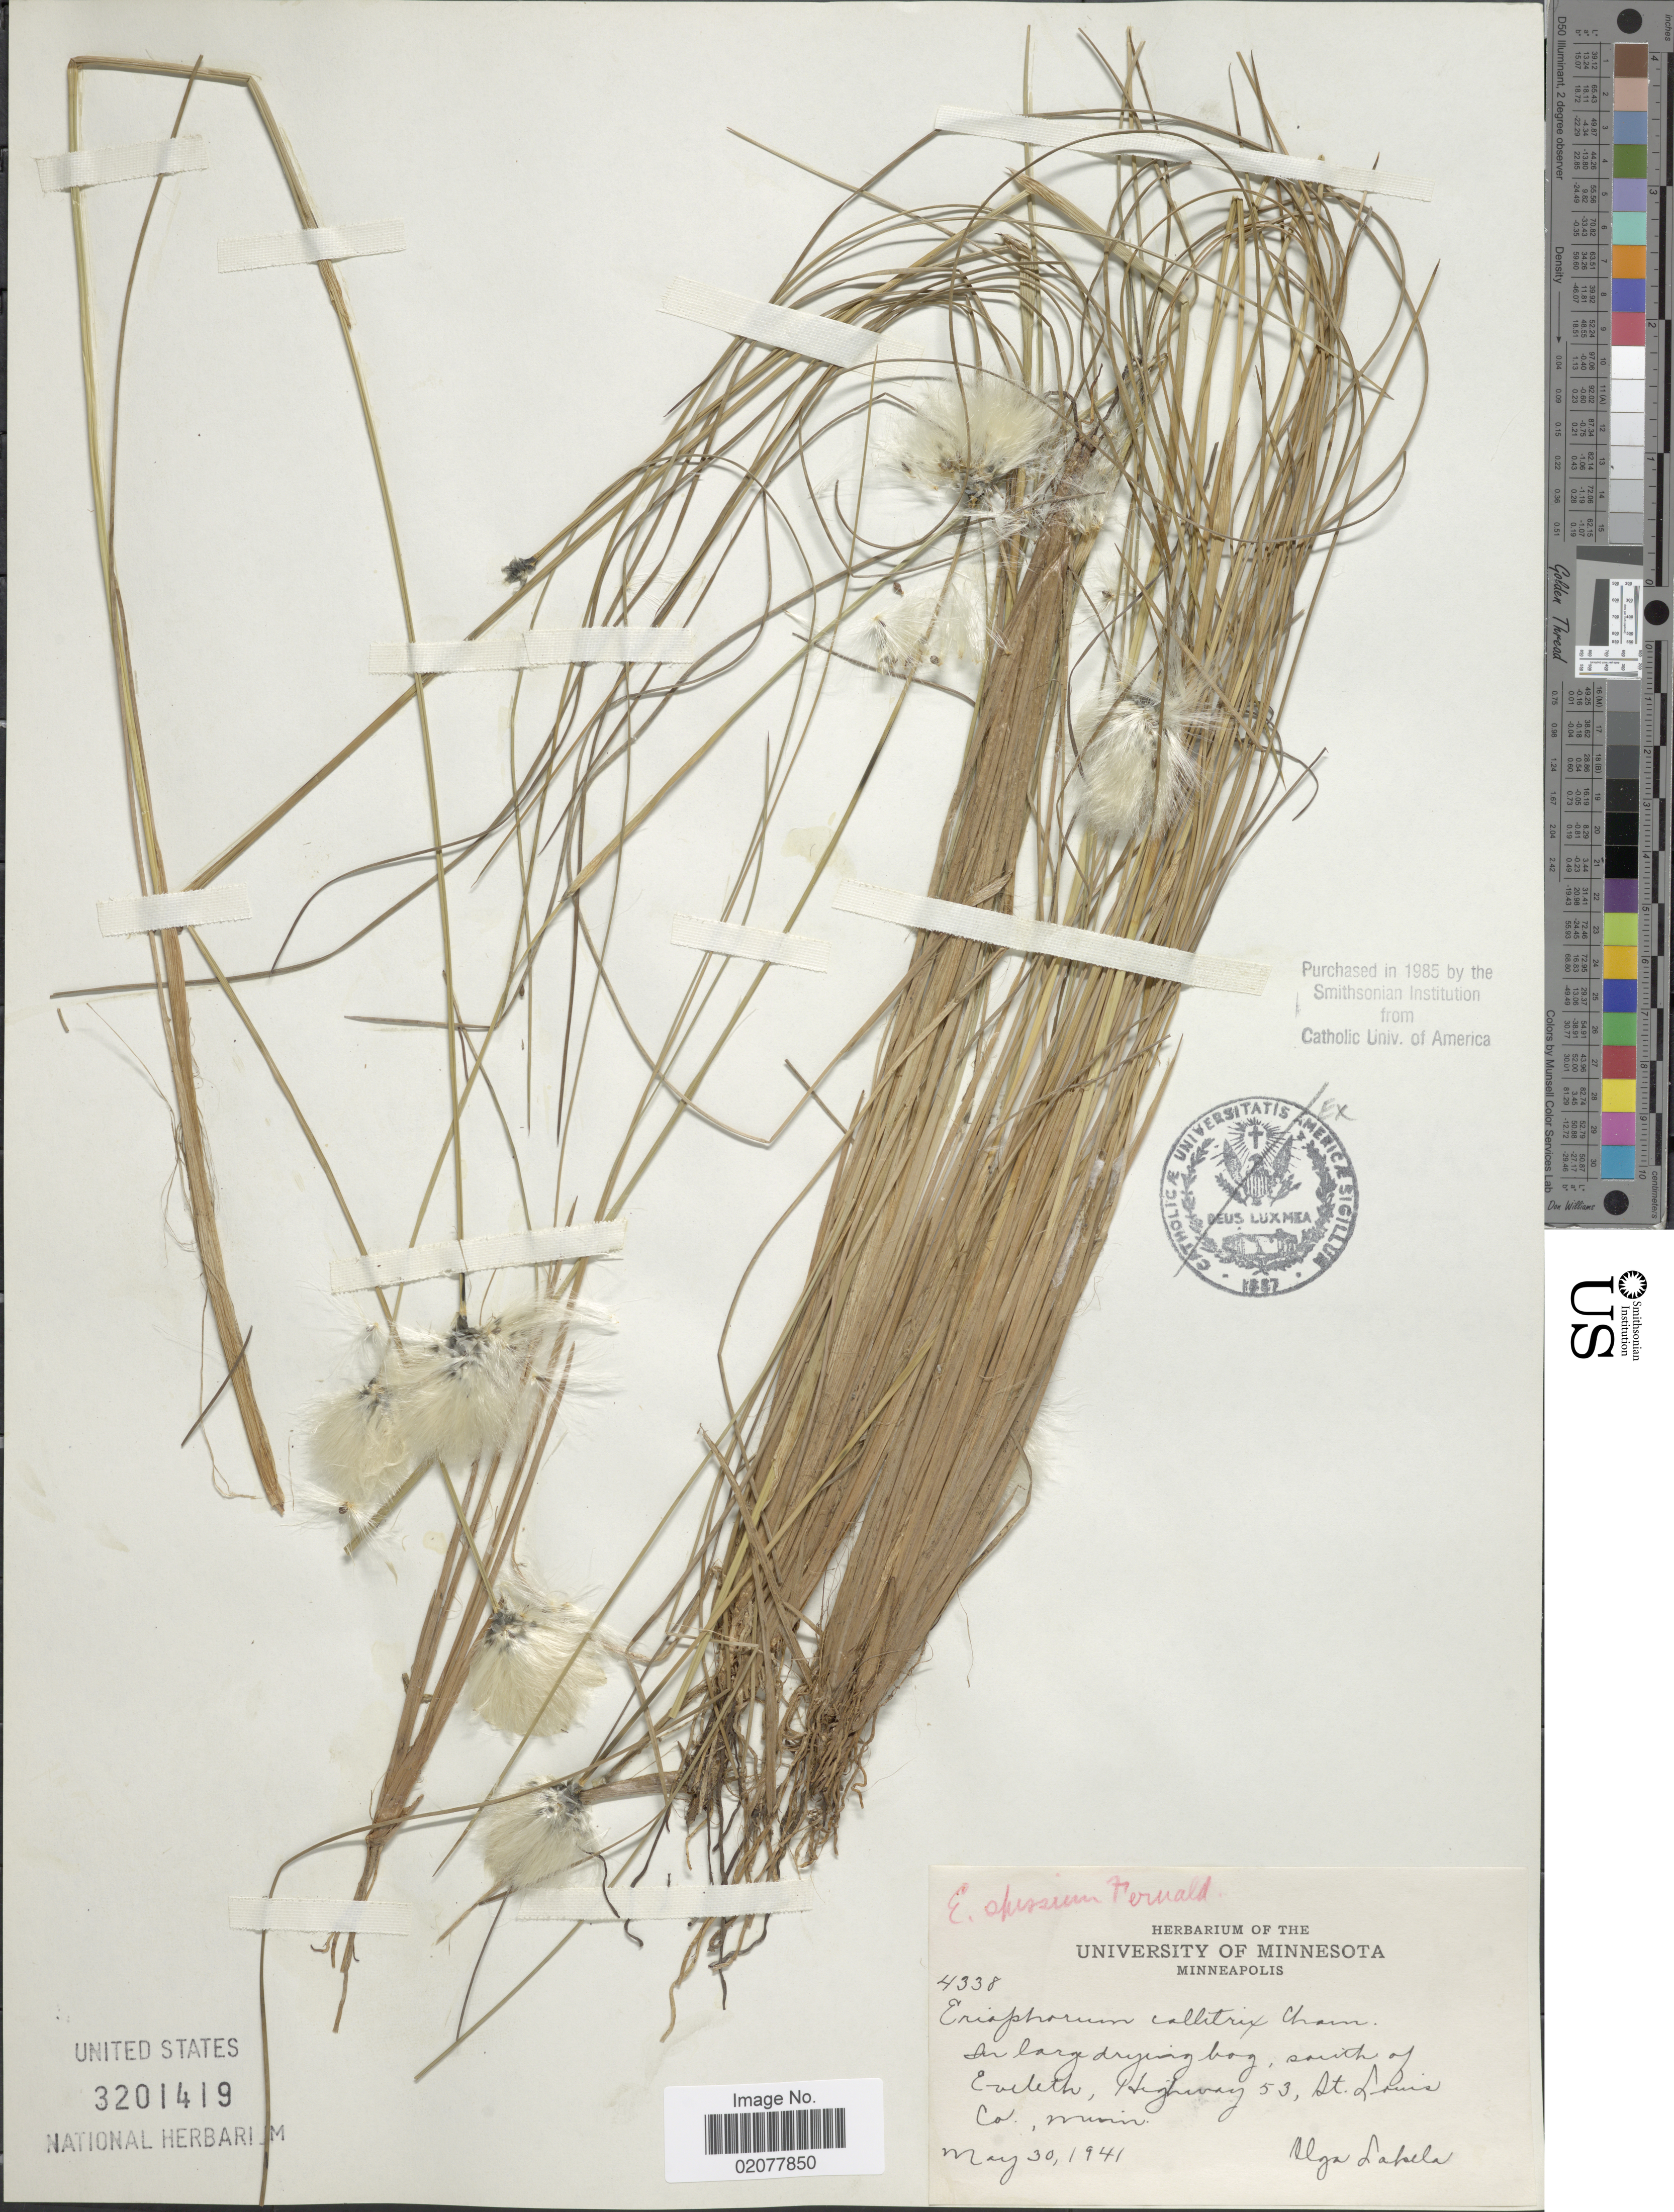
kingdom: Plantae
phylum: Tracheophyta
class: Liliopsida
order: Poales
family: Cyperaceae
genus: Eriophorum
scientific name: Eriophorum spissum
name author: Fernald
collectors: O. K. Lakela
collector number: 4338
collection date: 1941-05-30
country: United States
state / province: Minnesota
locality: In large drying bog, snitch of Eveleth, Highway 53, St. Louis Co.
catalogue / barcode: US 3201419